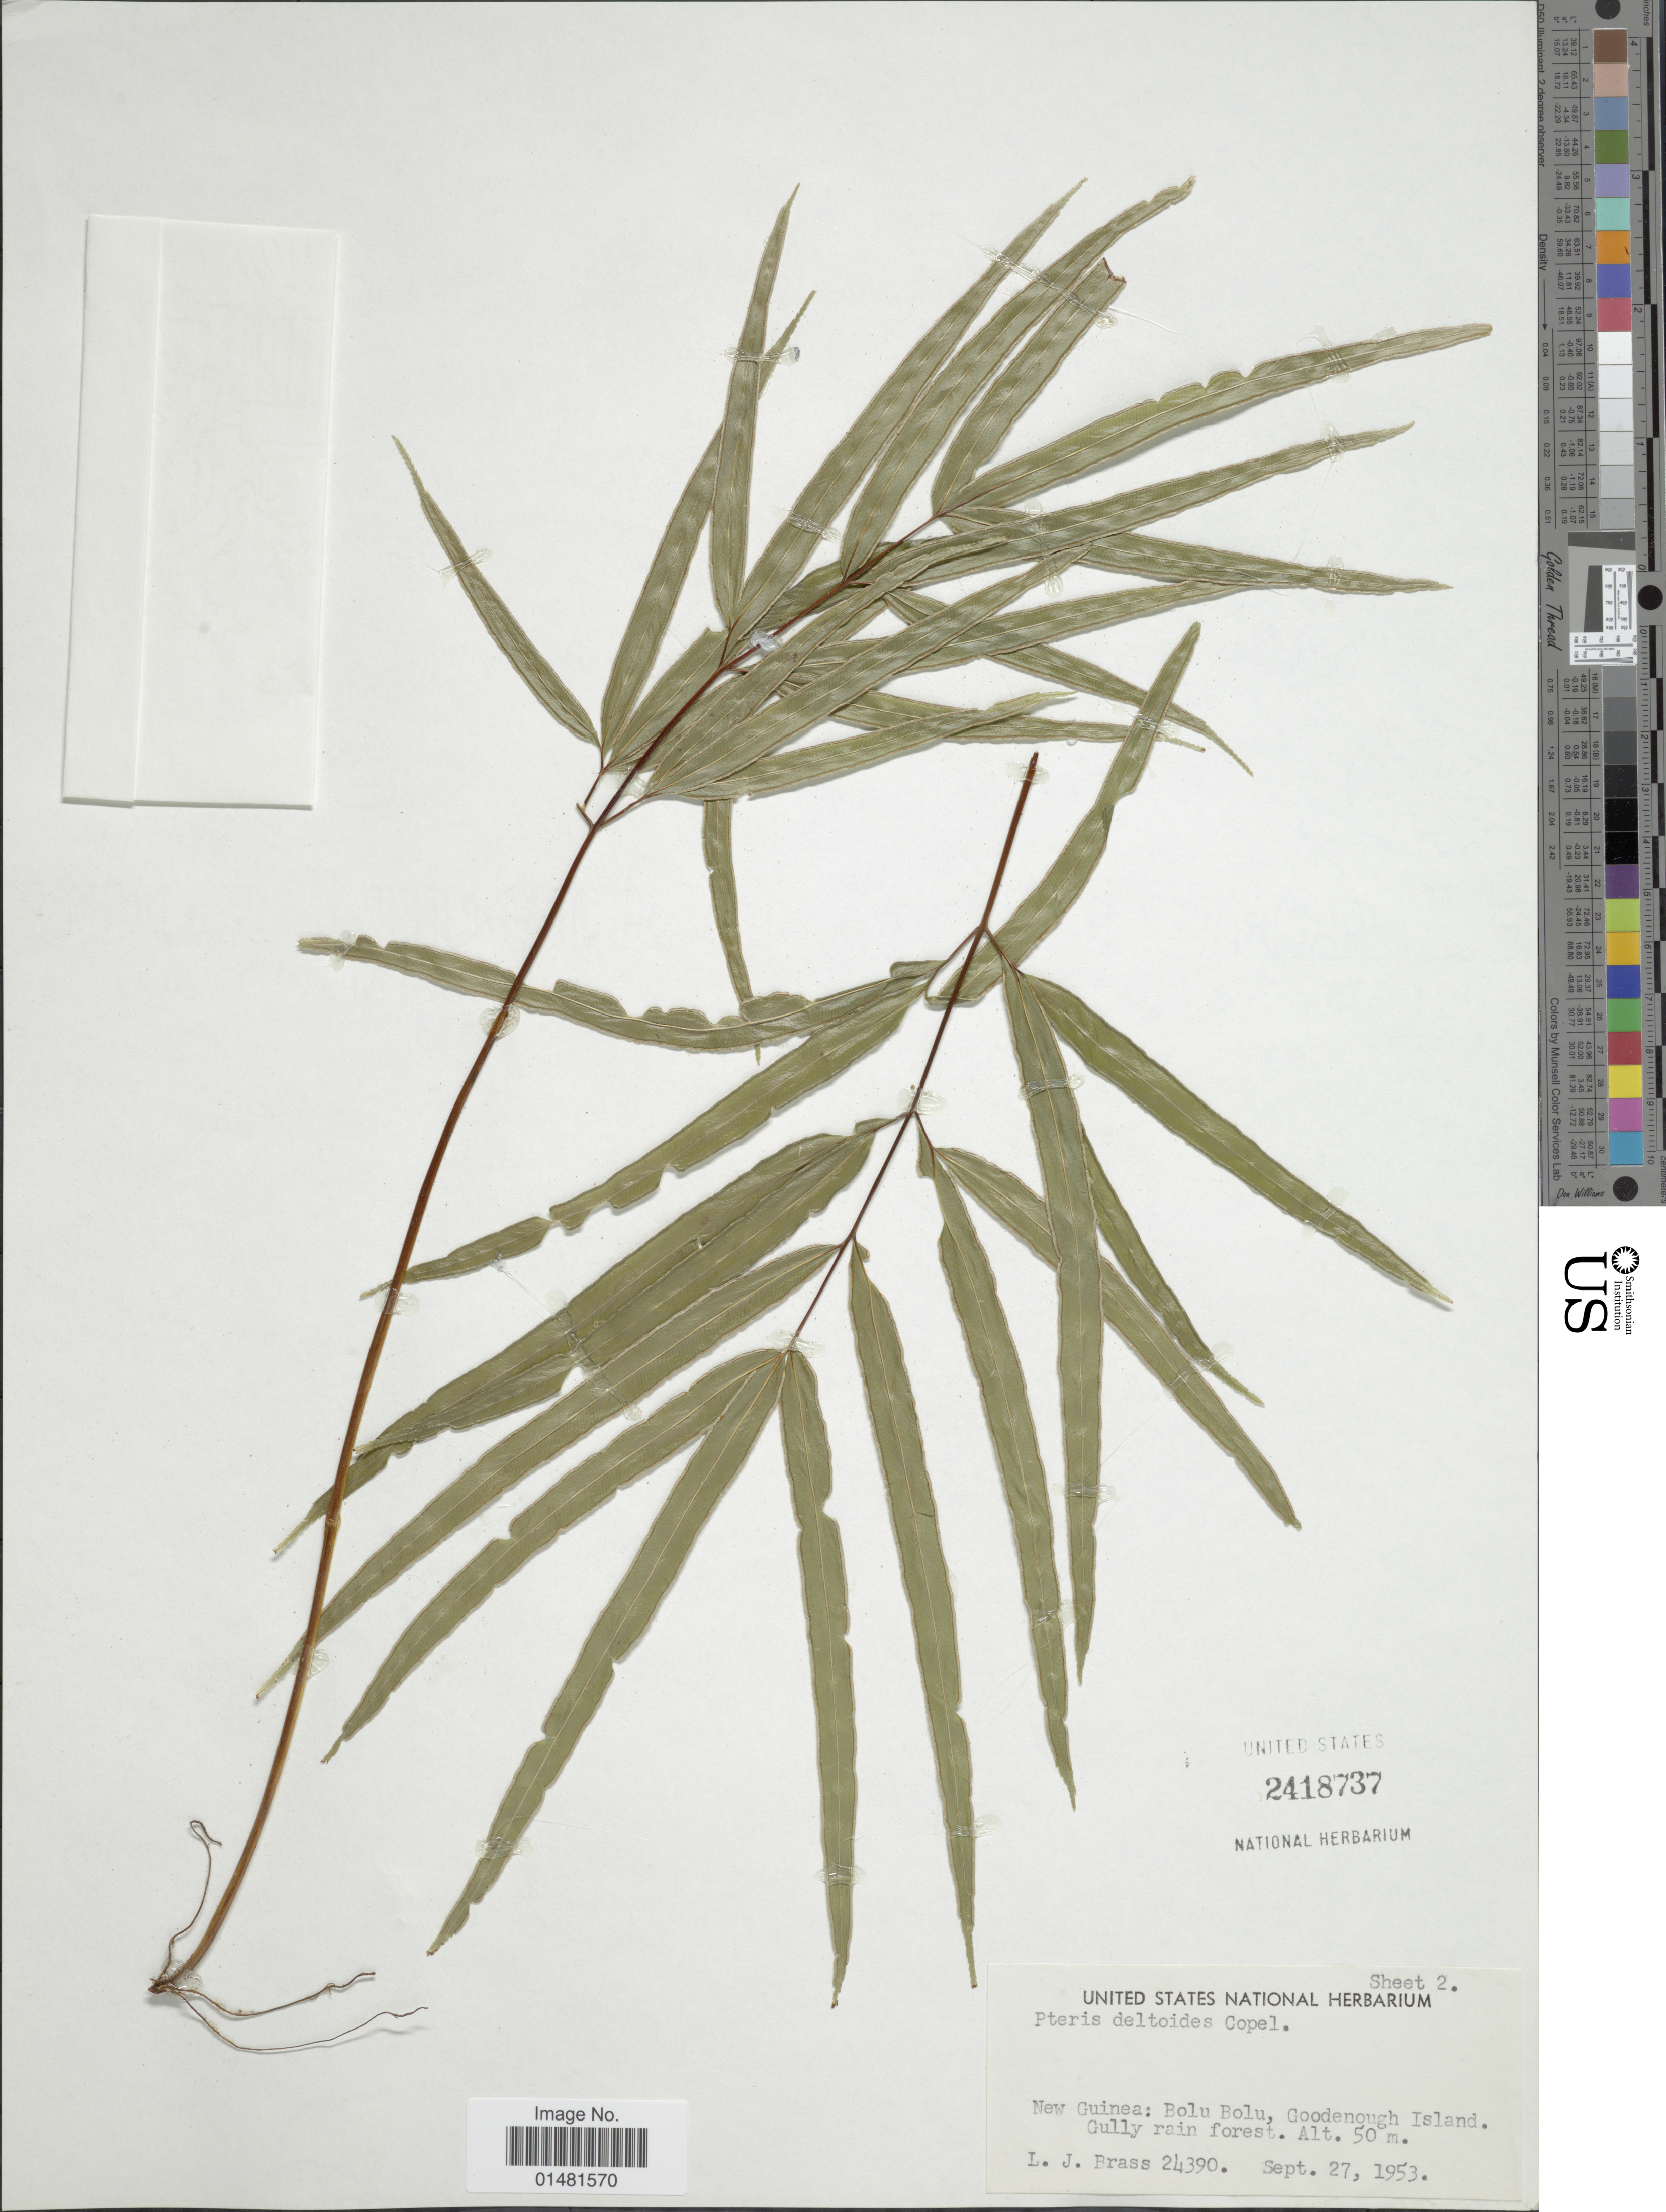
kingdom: Plantae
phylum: Tracheophyta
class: Polypodiopsida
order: Polypodiales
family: Pteridaceae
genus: Pteris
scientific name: Pteris deltoidea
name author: Copel.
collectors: L. J. Brass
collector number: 24390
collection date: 1953-09-27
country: Papua New Guinea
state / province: Milne Bay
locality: New Guinea: Bolu Bolu, Goodnenough Island. Gully rain forest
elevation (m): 50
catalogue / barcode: US 2418737